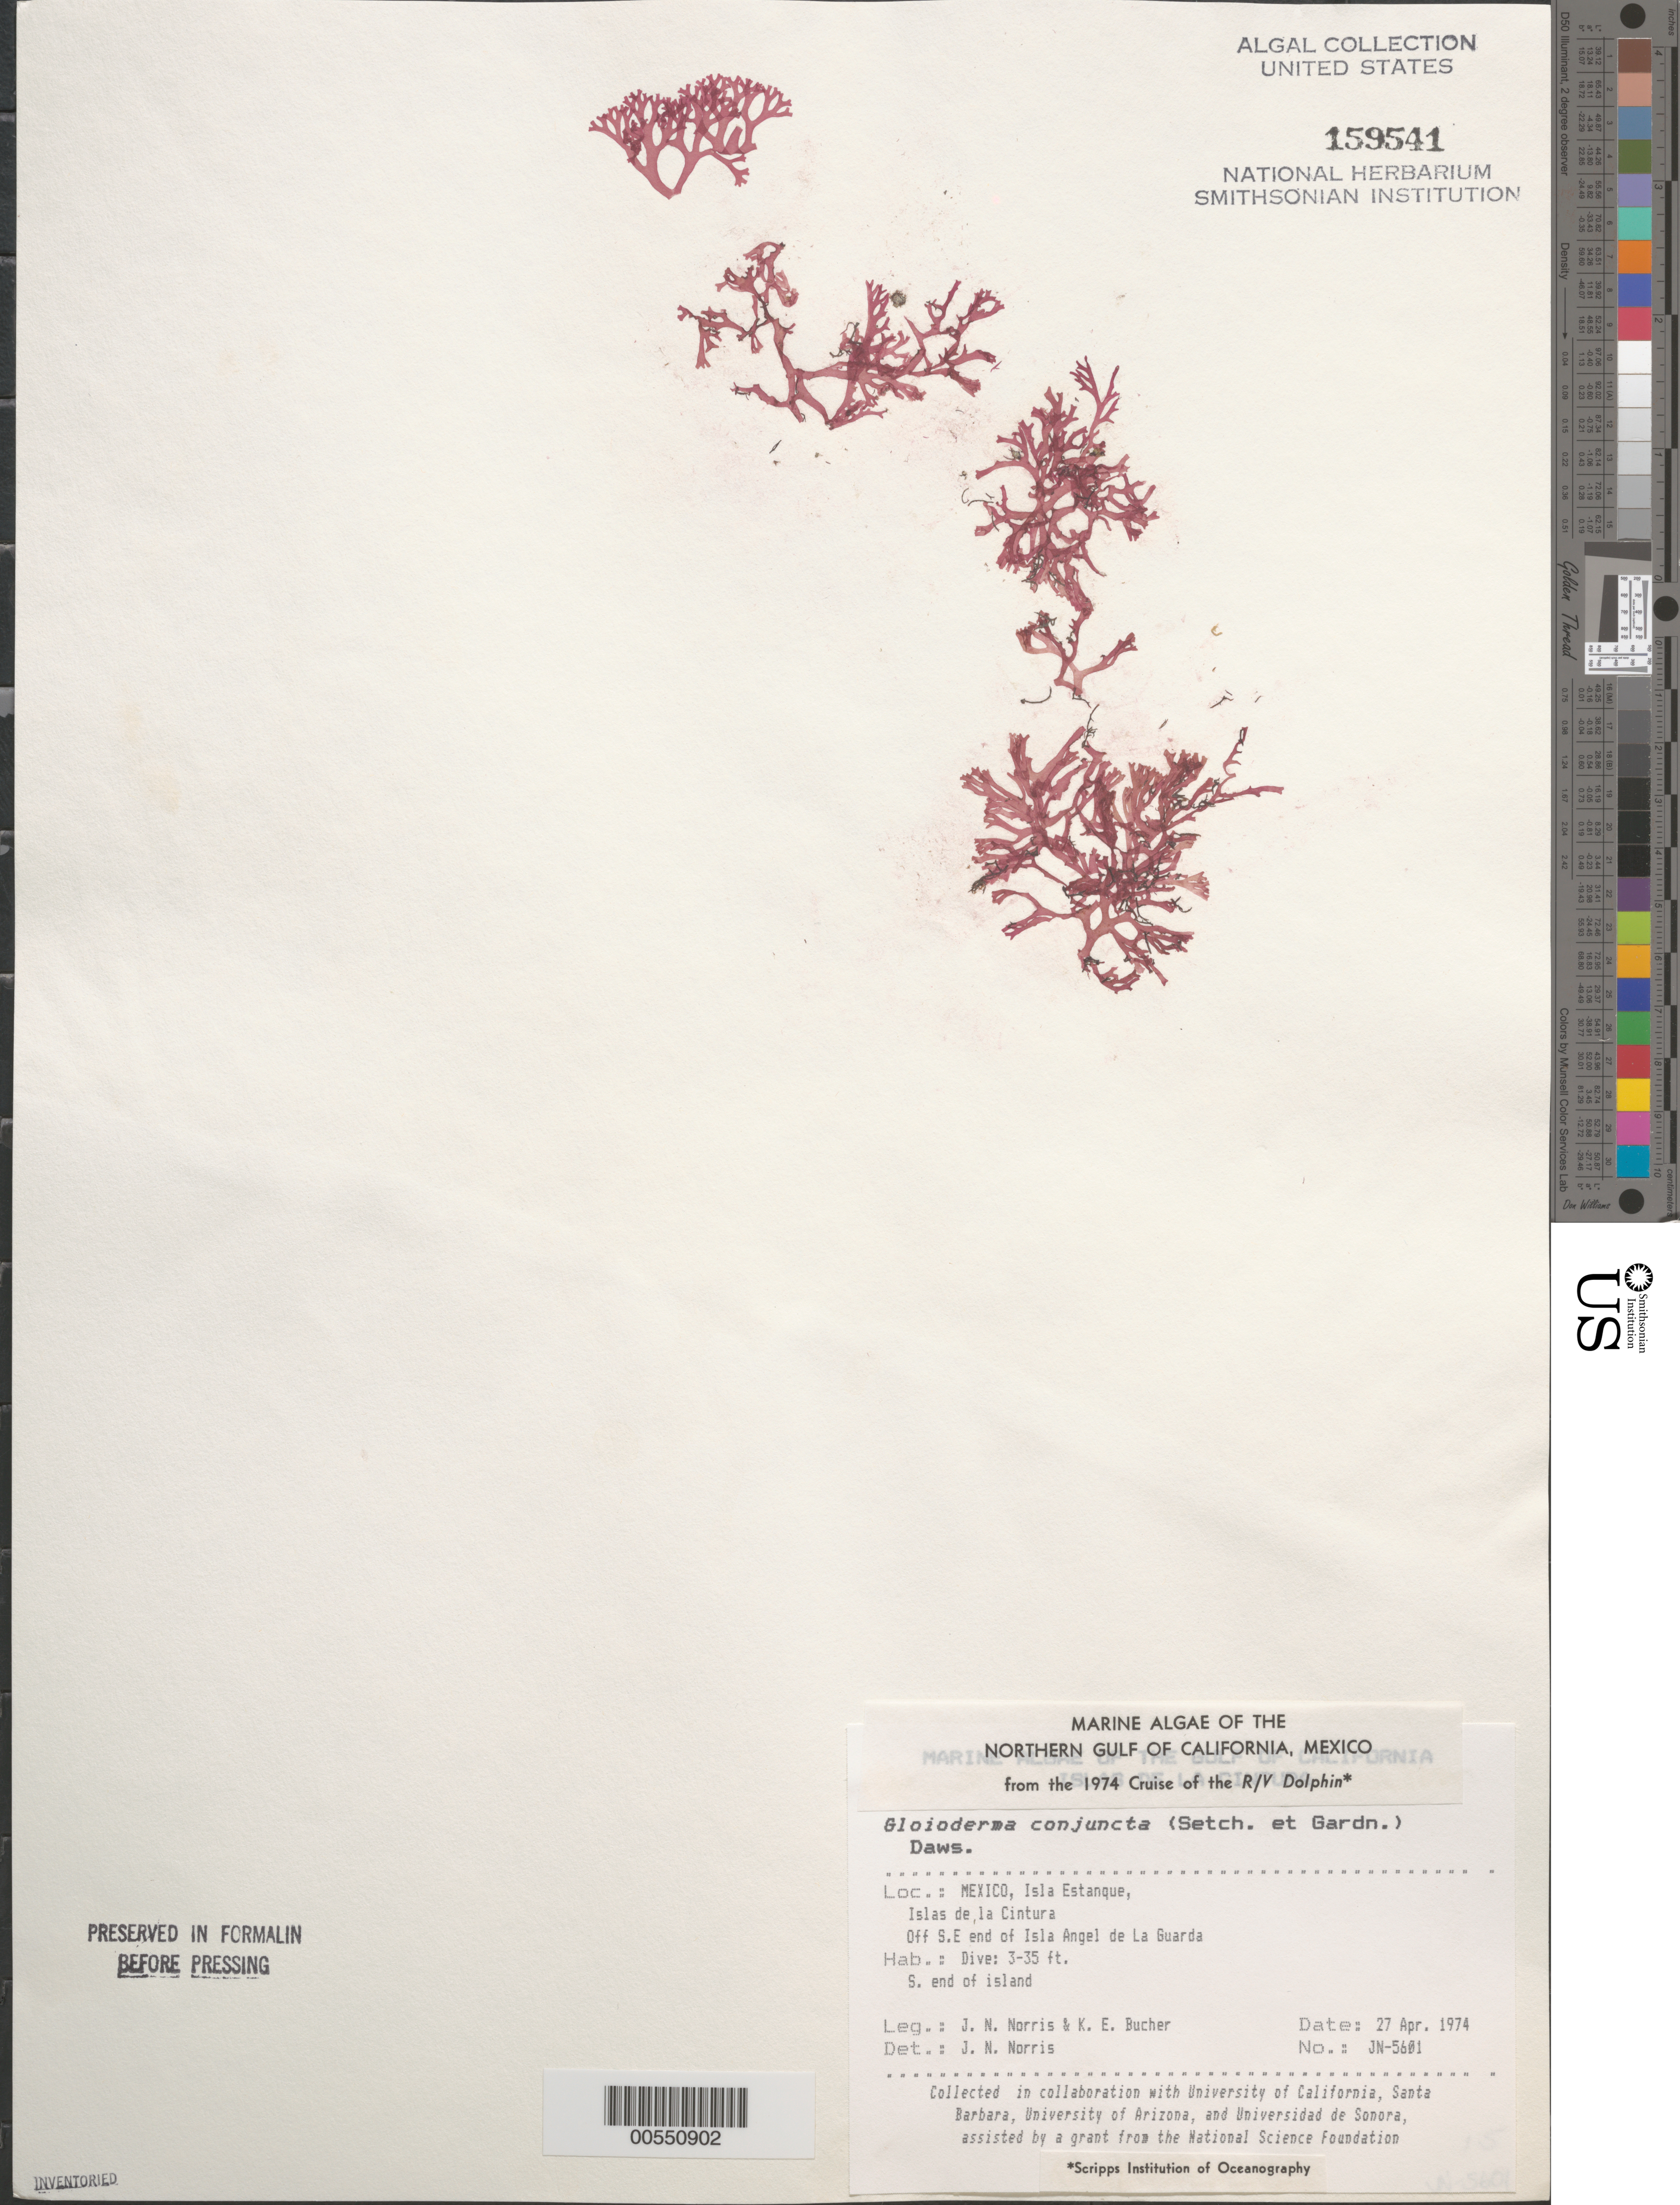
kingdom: Plantae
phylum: Rhodophyta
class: Florideophyceae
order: Rhodymeniales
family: Faucheaceae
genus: Gloioderma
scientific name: Gloioderma conjuncta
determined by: Norris, James N.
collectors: J. N. Norris & K. E. Bucher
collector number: JN-5601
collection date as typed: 27 Apr 1974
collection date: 1974-04-27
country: Mexico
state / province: Baja California Norte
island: Isla Estanque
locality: Off Isla Angel de la Guarda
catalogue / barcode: US 159541